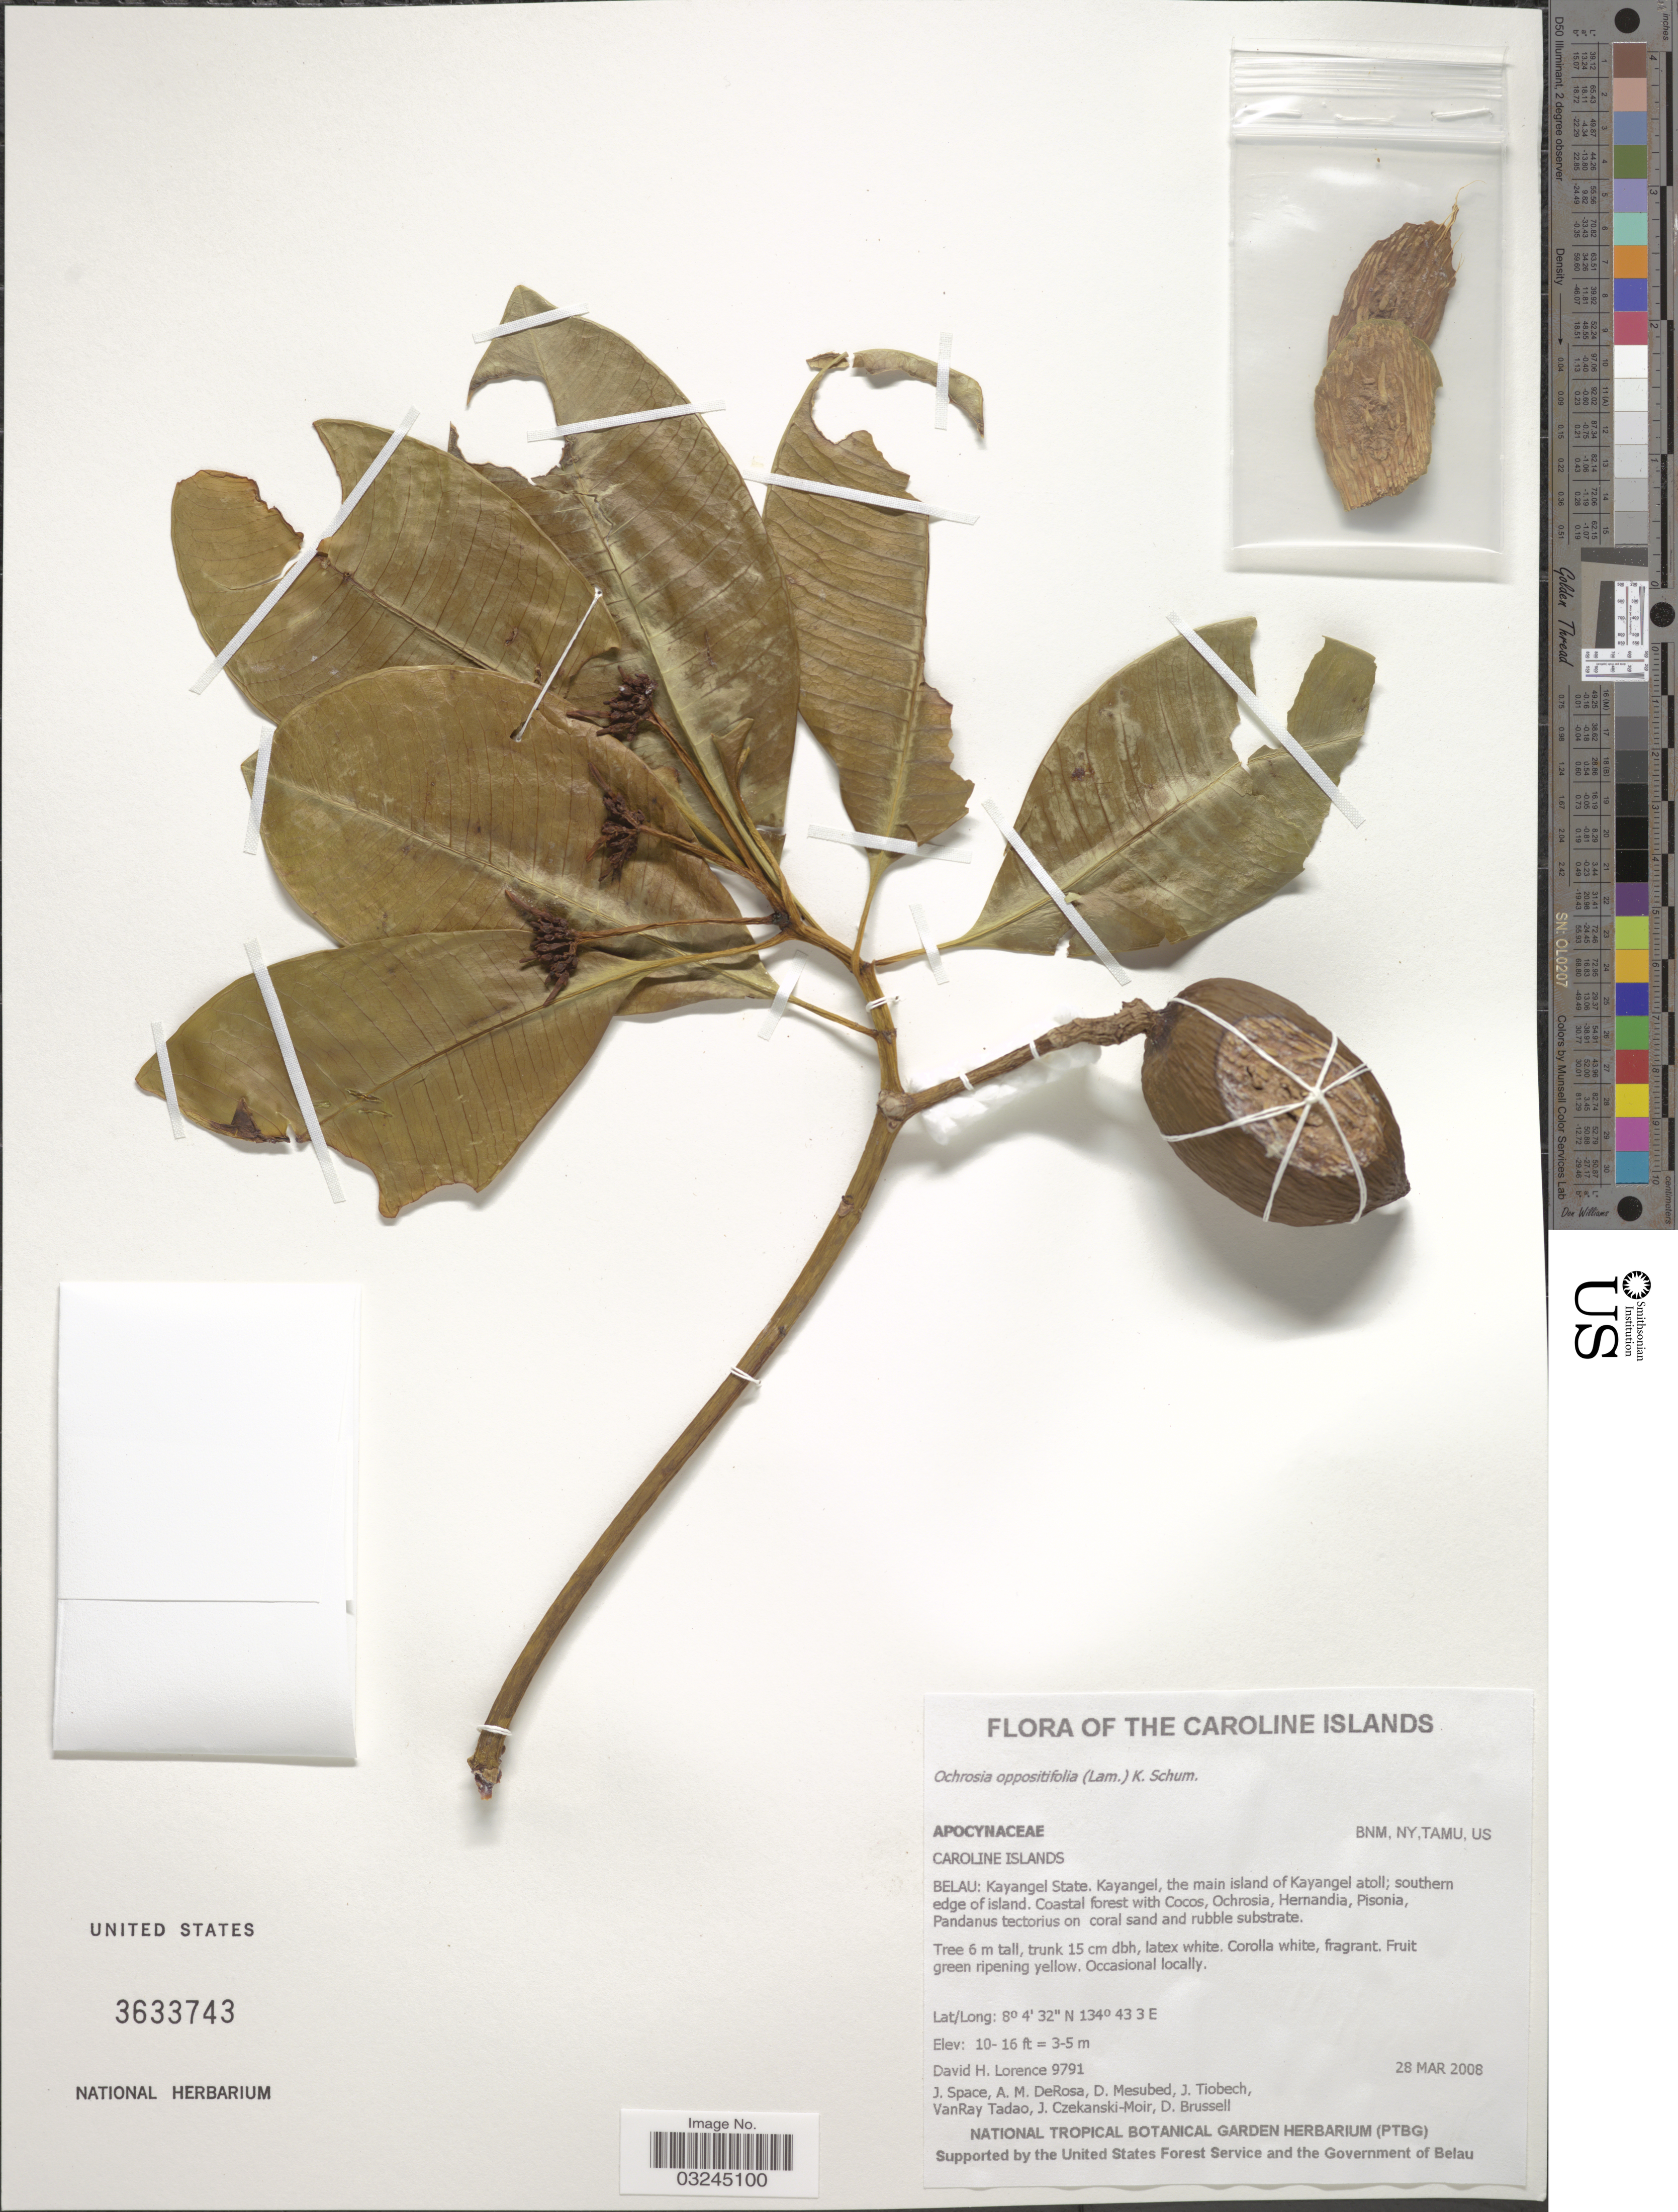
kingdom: Plantae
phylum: Tracheophyta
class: Magnoliopsida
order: Gentianales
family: Apocynaceae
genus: Ochrosia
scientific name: Ochrosia oppositifolia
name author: (Lam.) K. Schum.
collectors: D. Lorence, J. Space, A. DeRosa, D. Mesubed & et al.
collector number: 9791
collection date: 2008-03-28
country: Palau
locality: The Caroline Islands. Kayangel State. Kayangel, the main island of Kayangel atoll; southern edge of island.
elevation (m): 3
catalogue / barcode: US 3633743